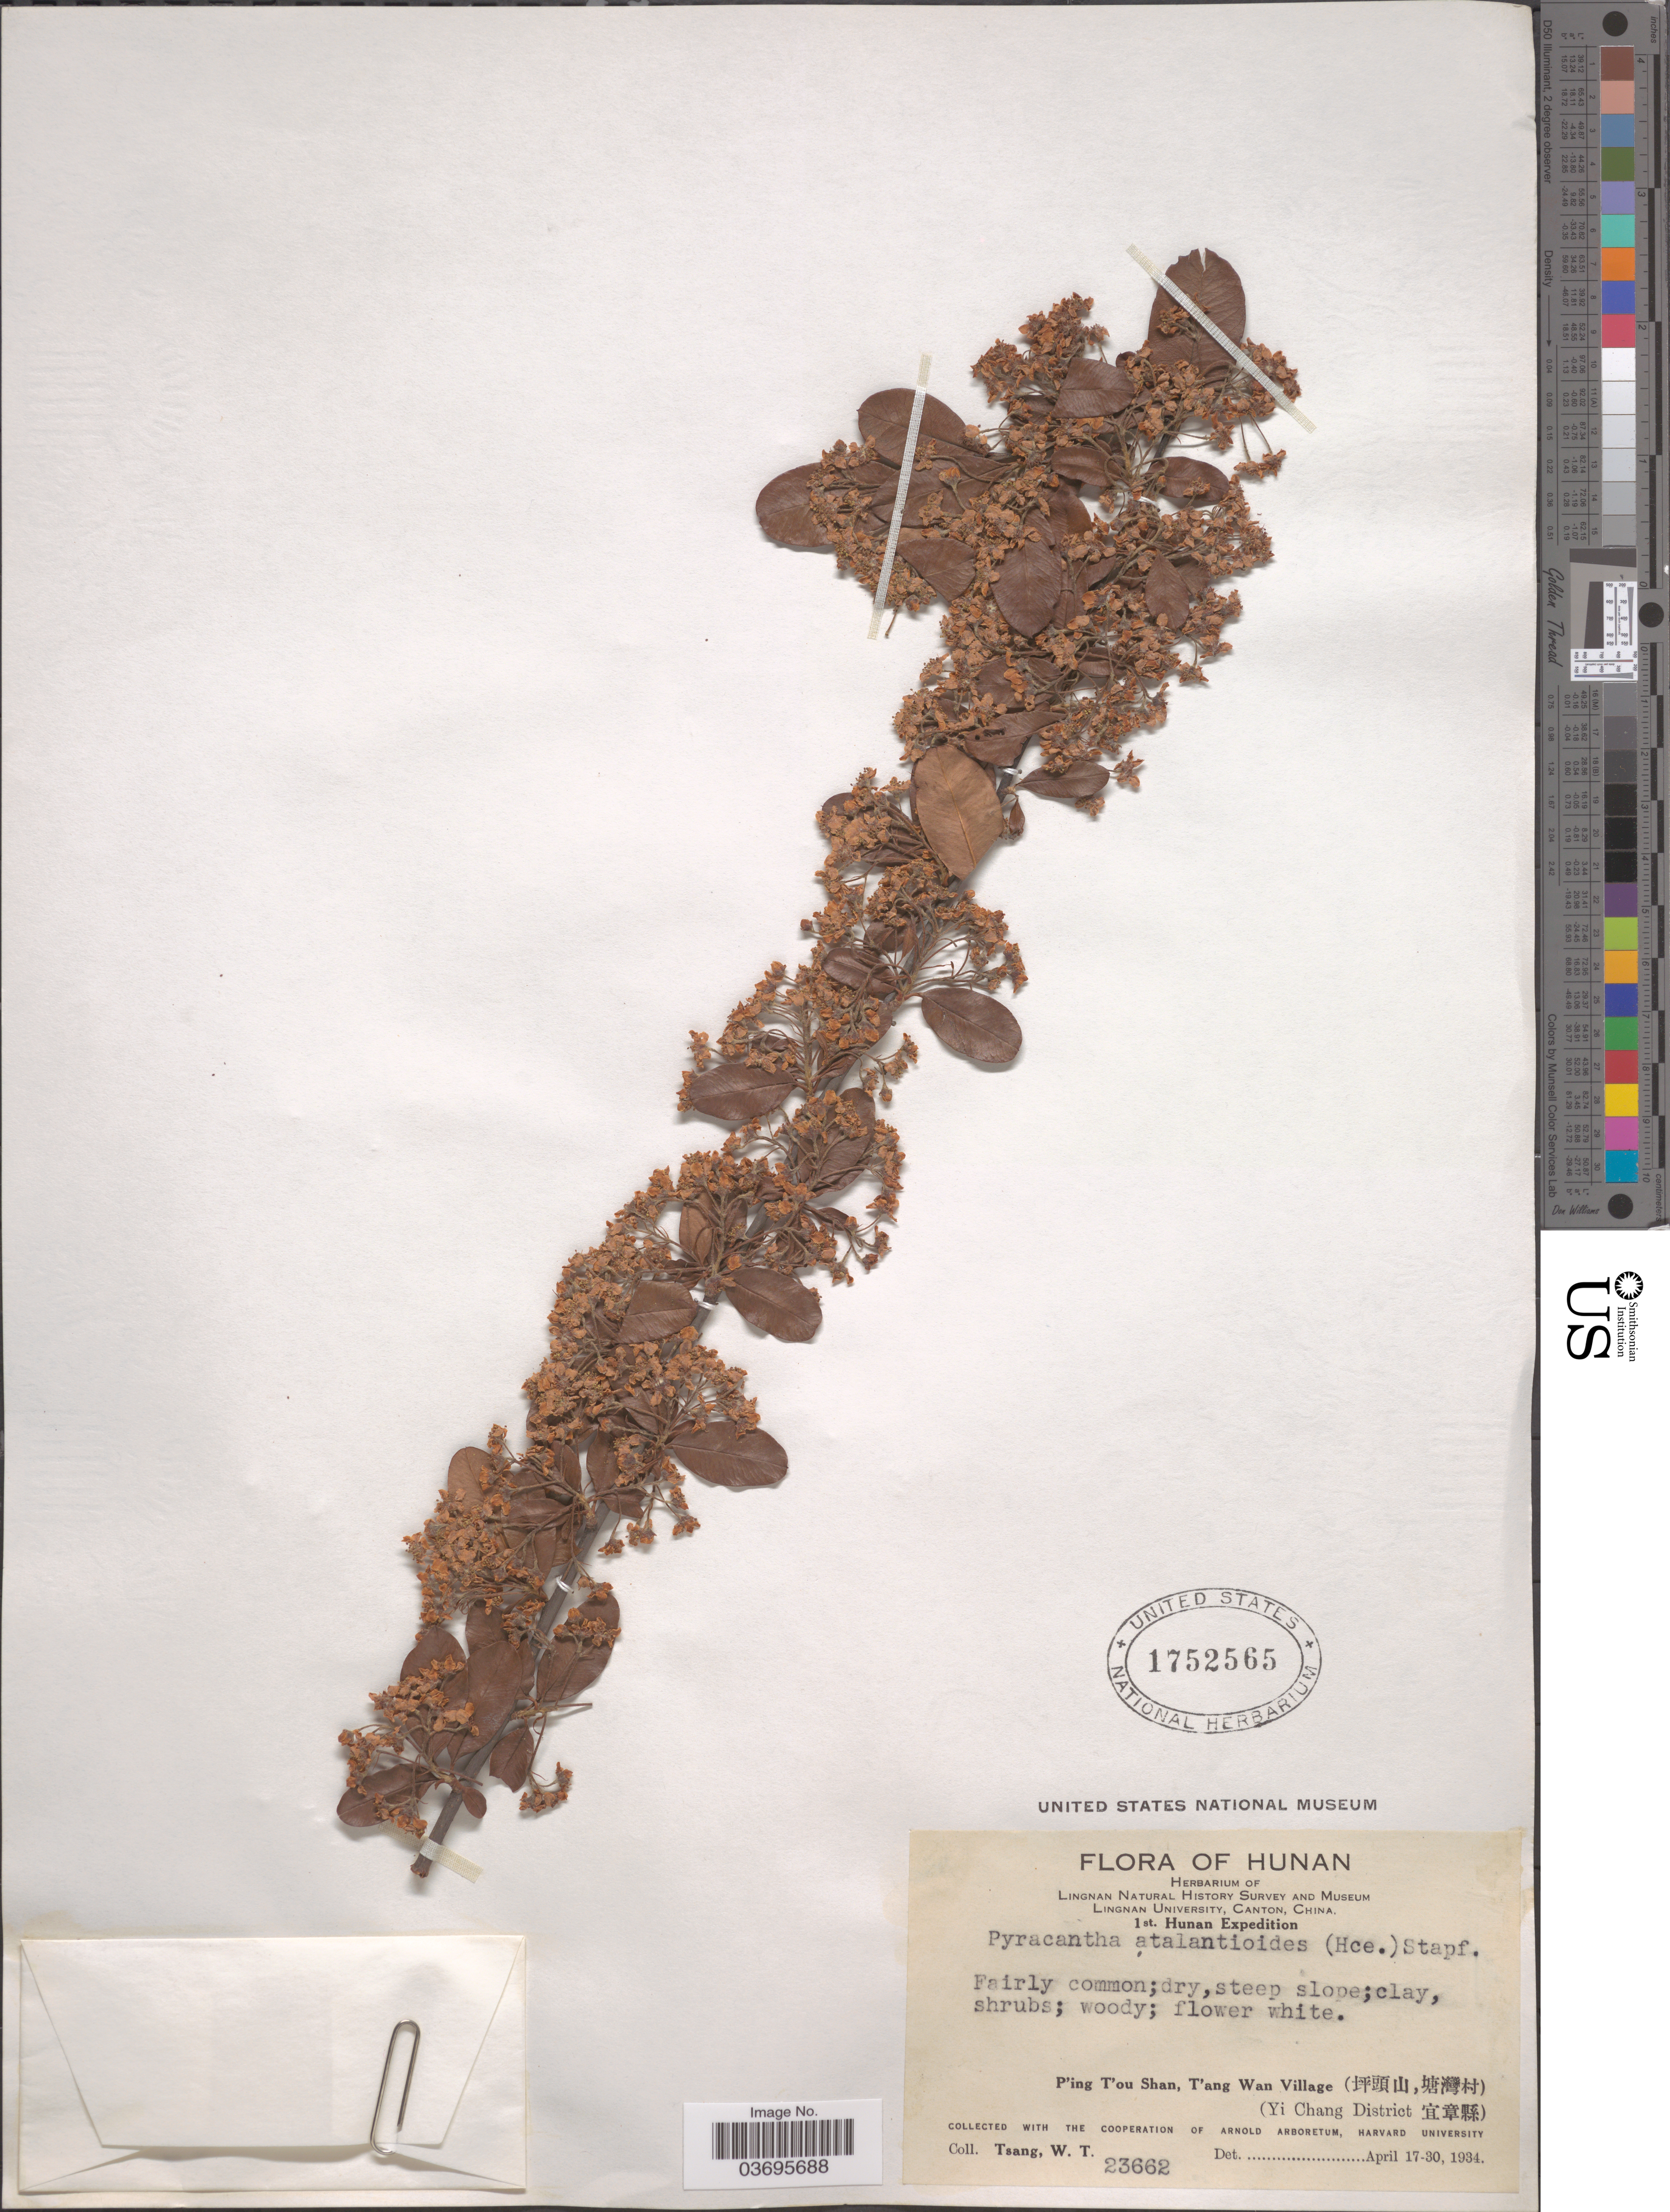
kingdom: Plantae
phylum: Tracheophyta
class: Magnoliopsida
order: Rosales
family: Rosaceae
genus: Pyracantha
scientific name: Pyracantha atalantioides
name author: (Hance) Stapf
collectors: W. T. Tsang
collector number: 23662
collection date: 1934-04-17/1934-04-30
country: China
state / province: Hunan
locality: P'ing T'ou Shan, T'ang Wan Village (X). (Yi Chang District X).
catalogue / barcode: US 1752565